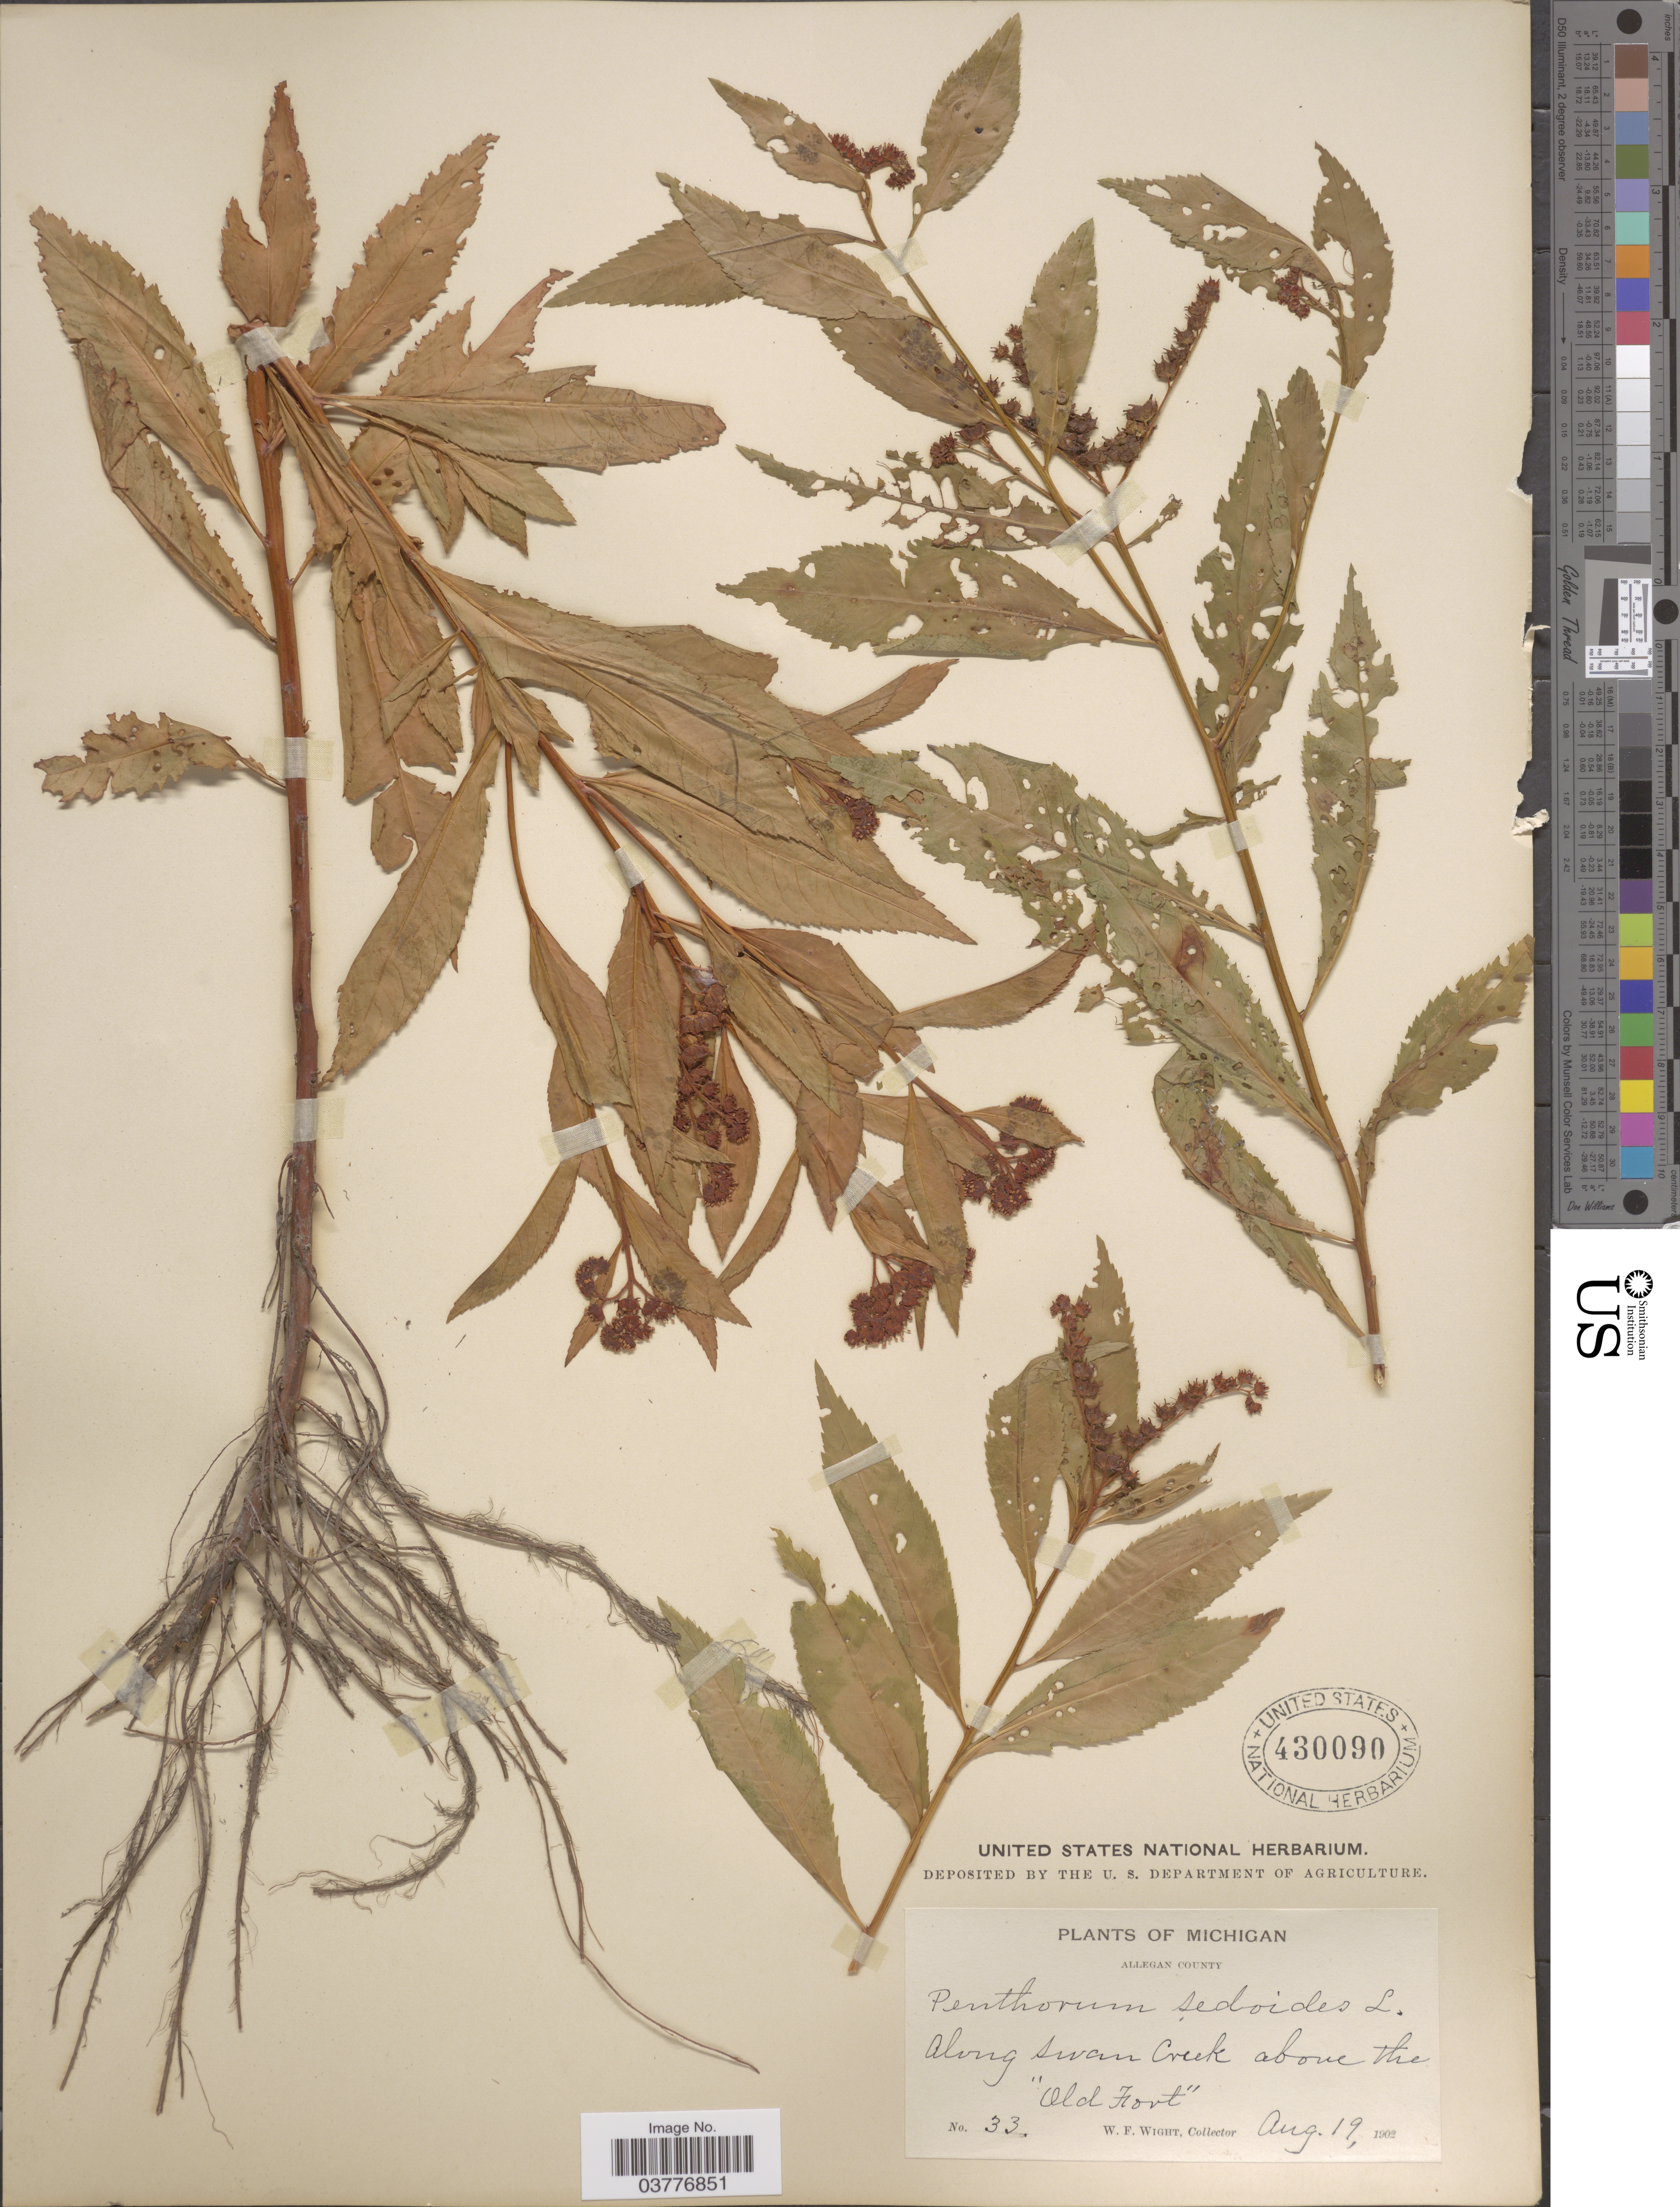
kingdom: Plantae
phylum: Tracheophyta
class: Magnoliopsida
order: Saxifragales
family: Penthoraceae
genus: Penthorum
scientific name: Penthorum sedoides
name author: L.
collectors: W. Wight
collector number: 33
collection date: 1902-08-19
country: United States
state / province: Michigan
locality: Allegan County. Along Swan Creek above The "Old Fort".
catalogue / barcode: US 430090